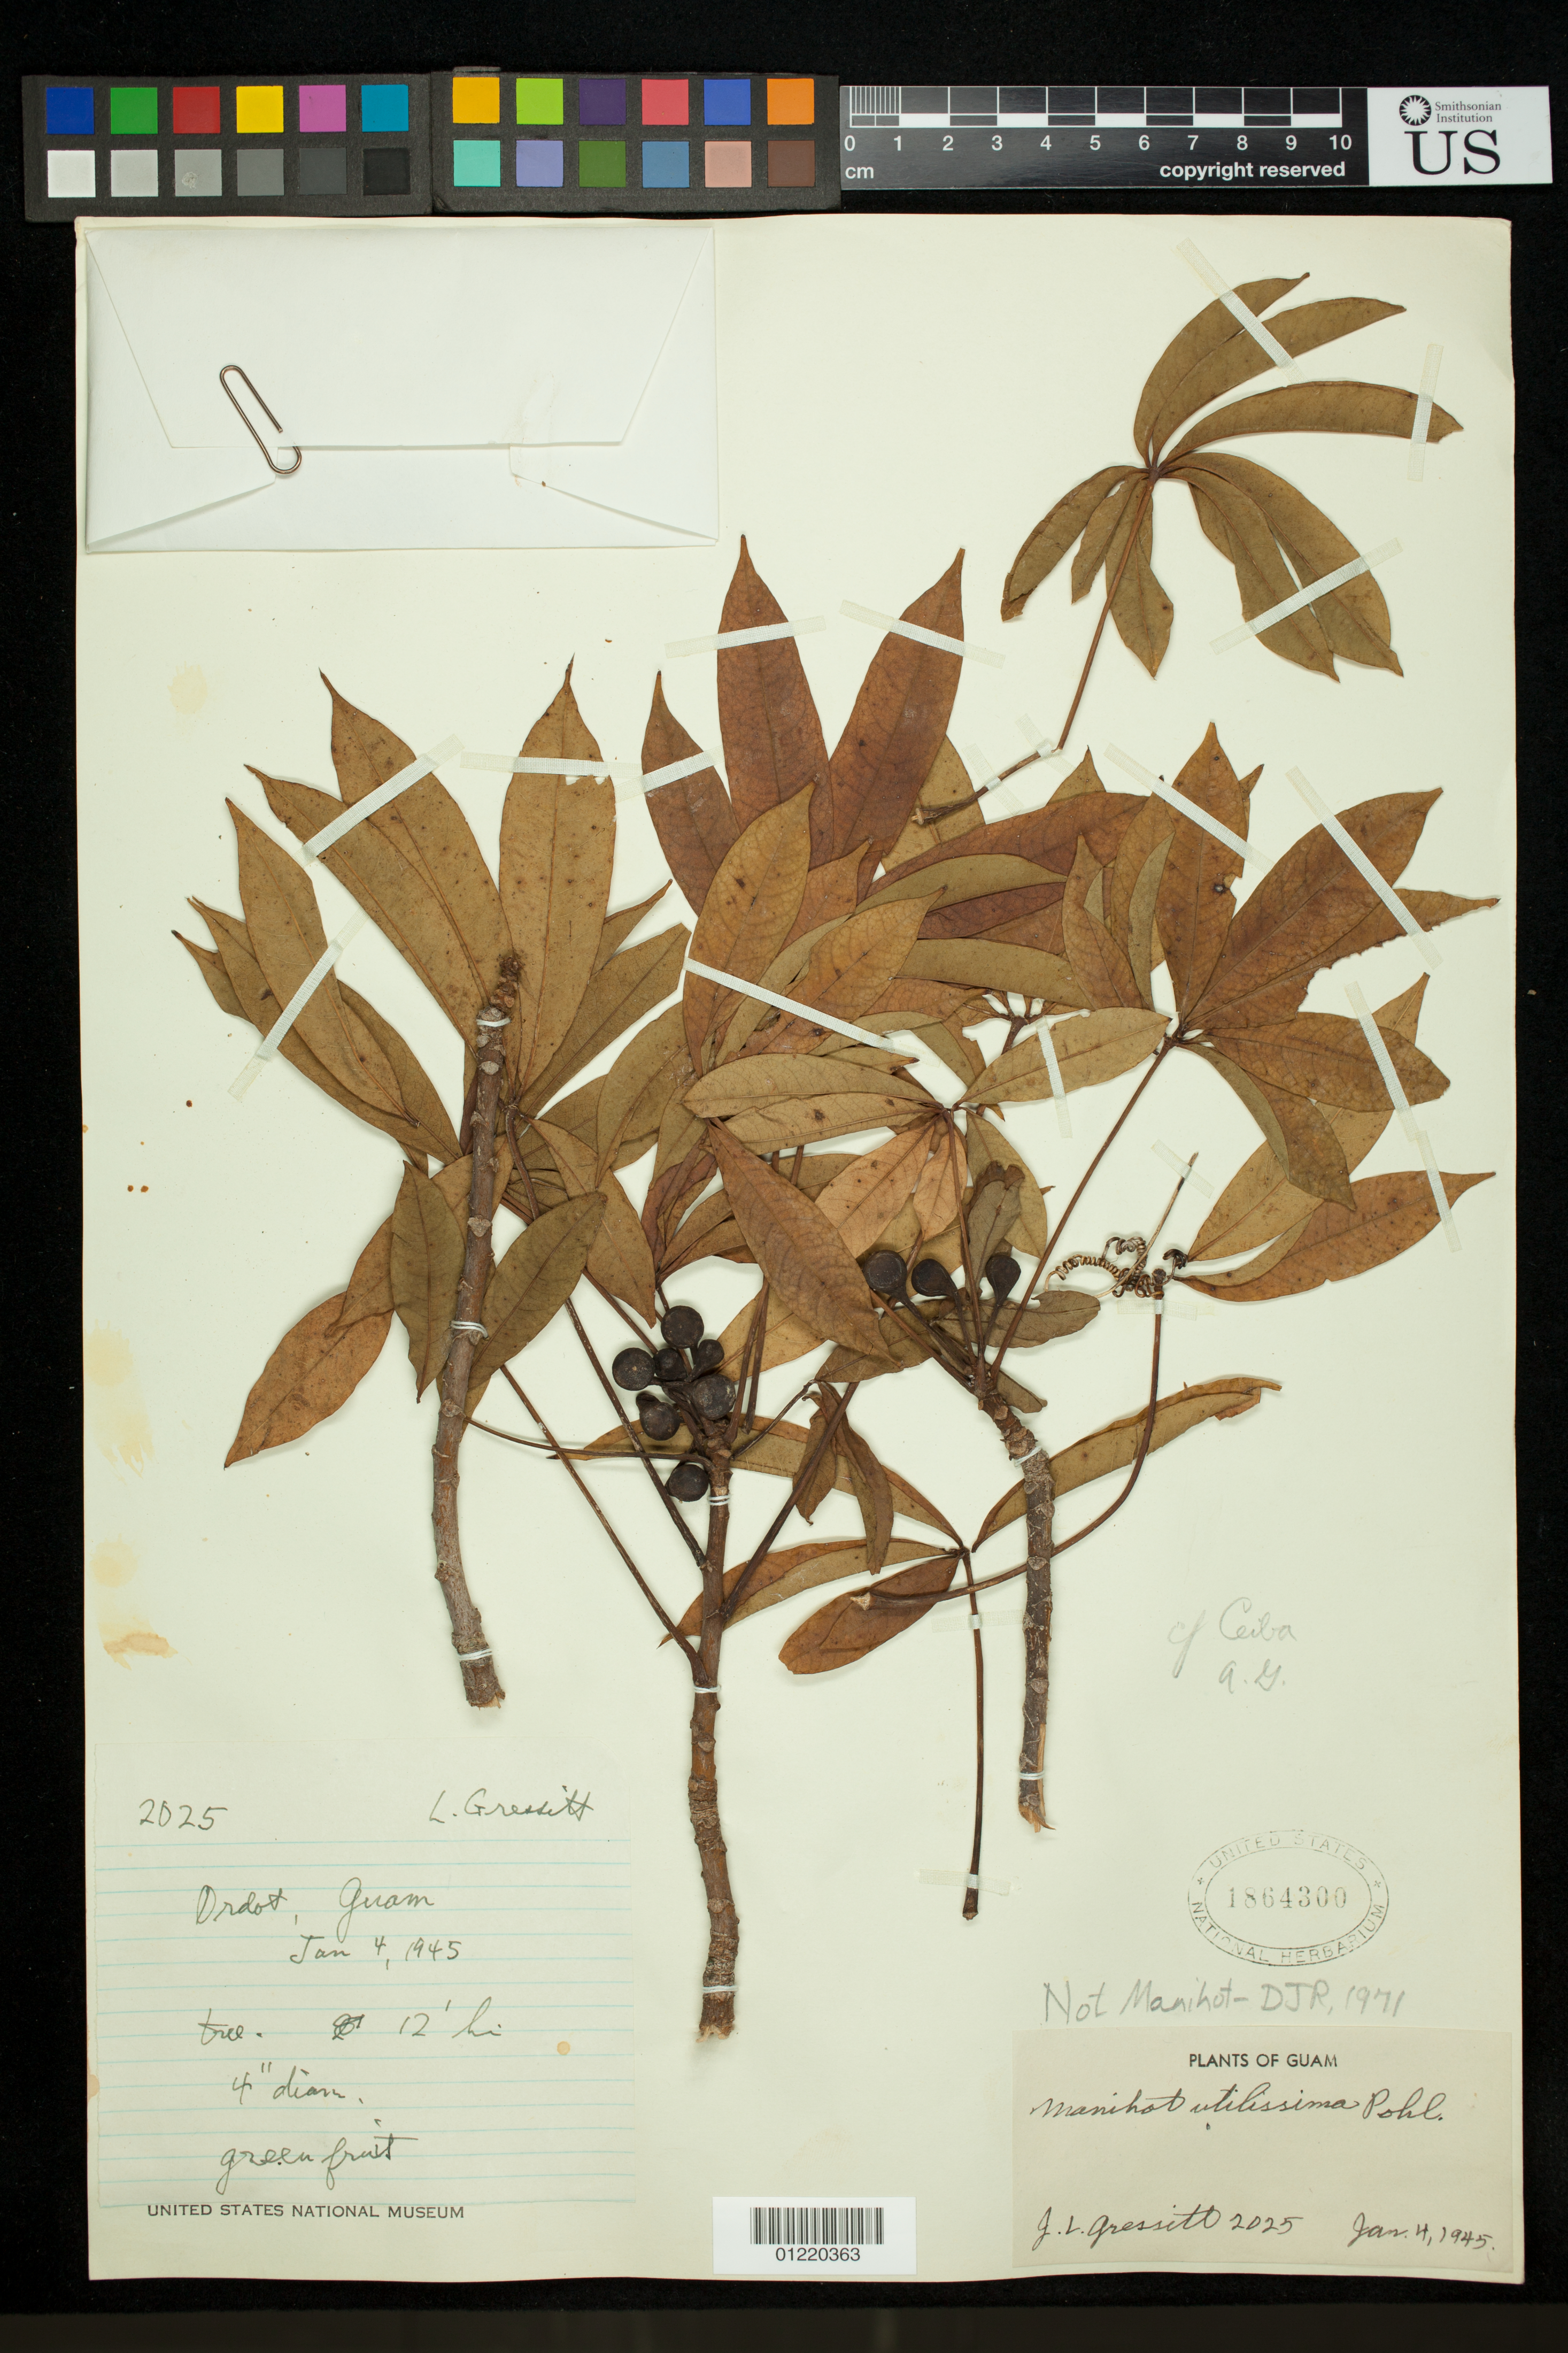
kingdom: Plantae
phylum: Tracheophyta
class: Magnoliopsida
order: Malvales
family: Malvaceae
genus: Ceiba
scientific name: Ceiba pentandra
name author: (L.) Gaertn.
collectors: L. Gressitt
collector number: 2025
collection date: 1945-01-04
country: Guam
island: Guam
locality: Didot, Guam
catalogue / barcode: US 1864300